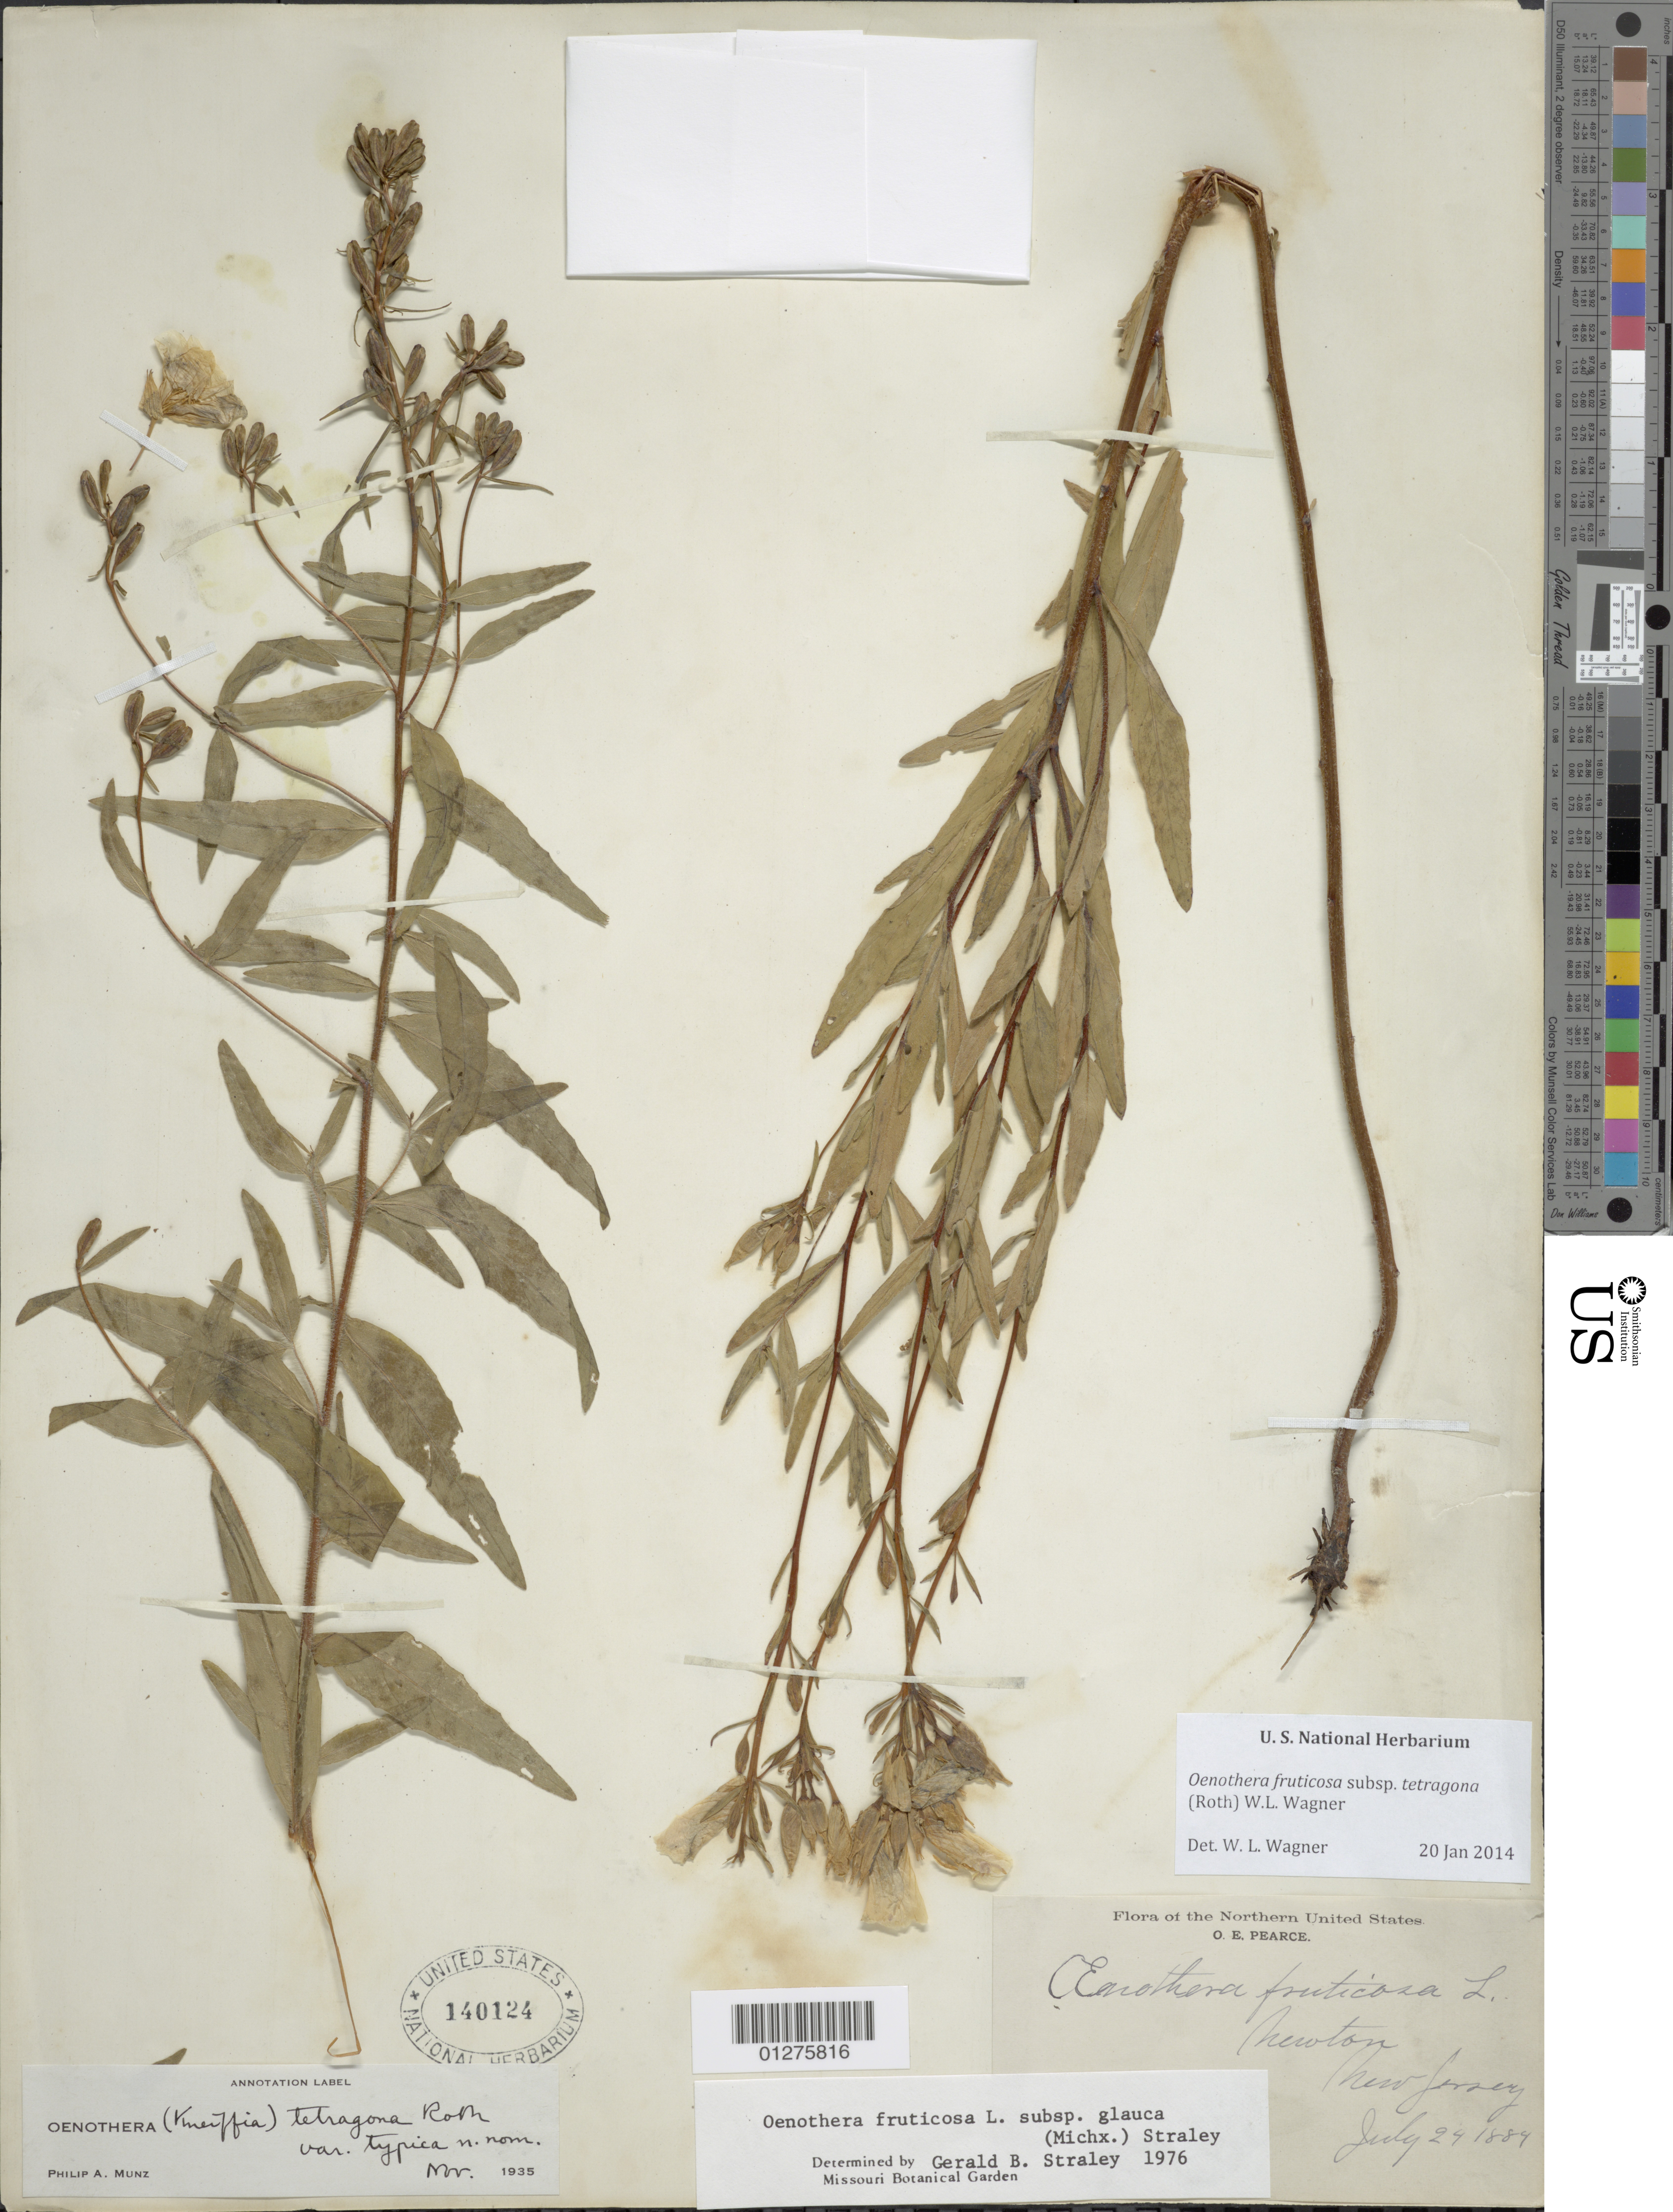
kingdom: Plantae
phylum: Tracheophyta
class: Magnoliopsida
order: Myrtales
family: Onagraceae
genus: Oenothera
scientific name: Oenothera fruticosa subsp. tetragona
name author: (Roth) W.L. Wagner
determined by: Wagner, W. L., (BOT), Smithsonian Institution - National Museum of Natural History (UNITED STATES)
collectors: O. E. Pearce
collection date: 1884-07-24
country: United States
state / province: New Jersey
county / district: Sussex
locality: Newton.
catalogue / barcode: US 140124